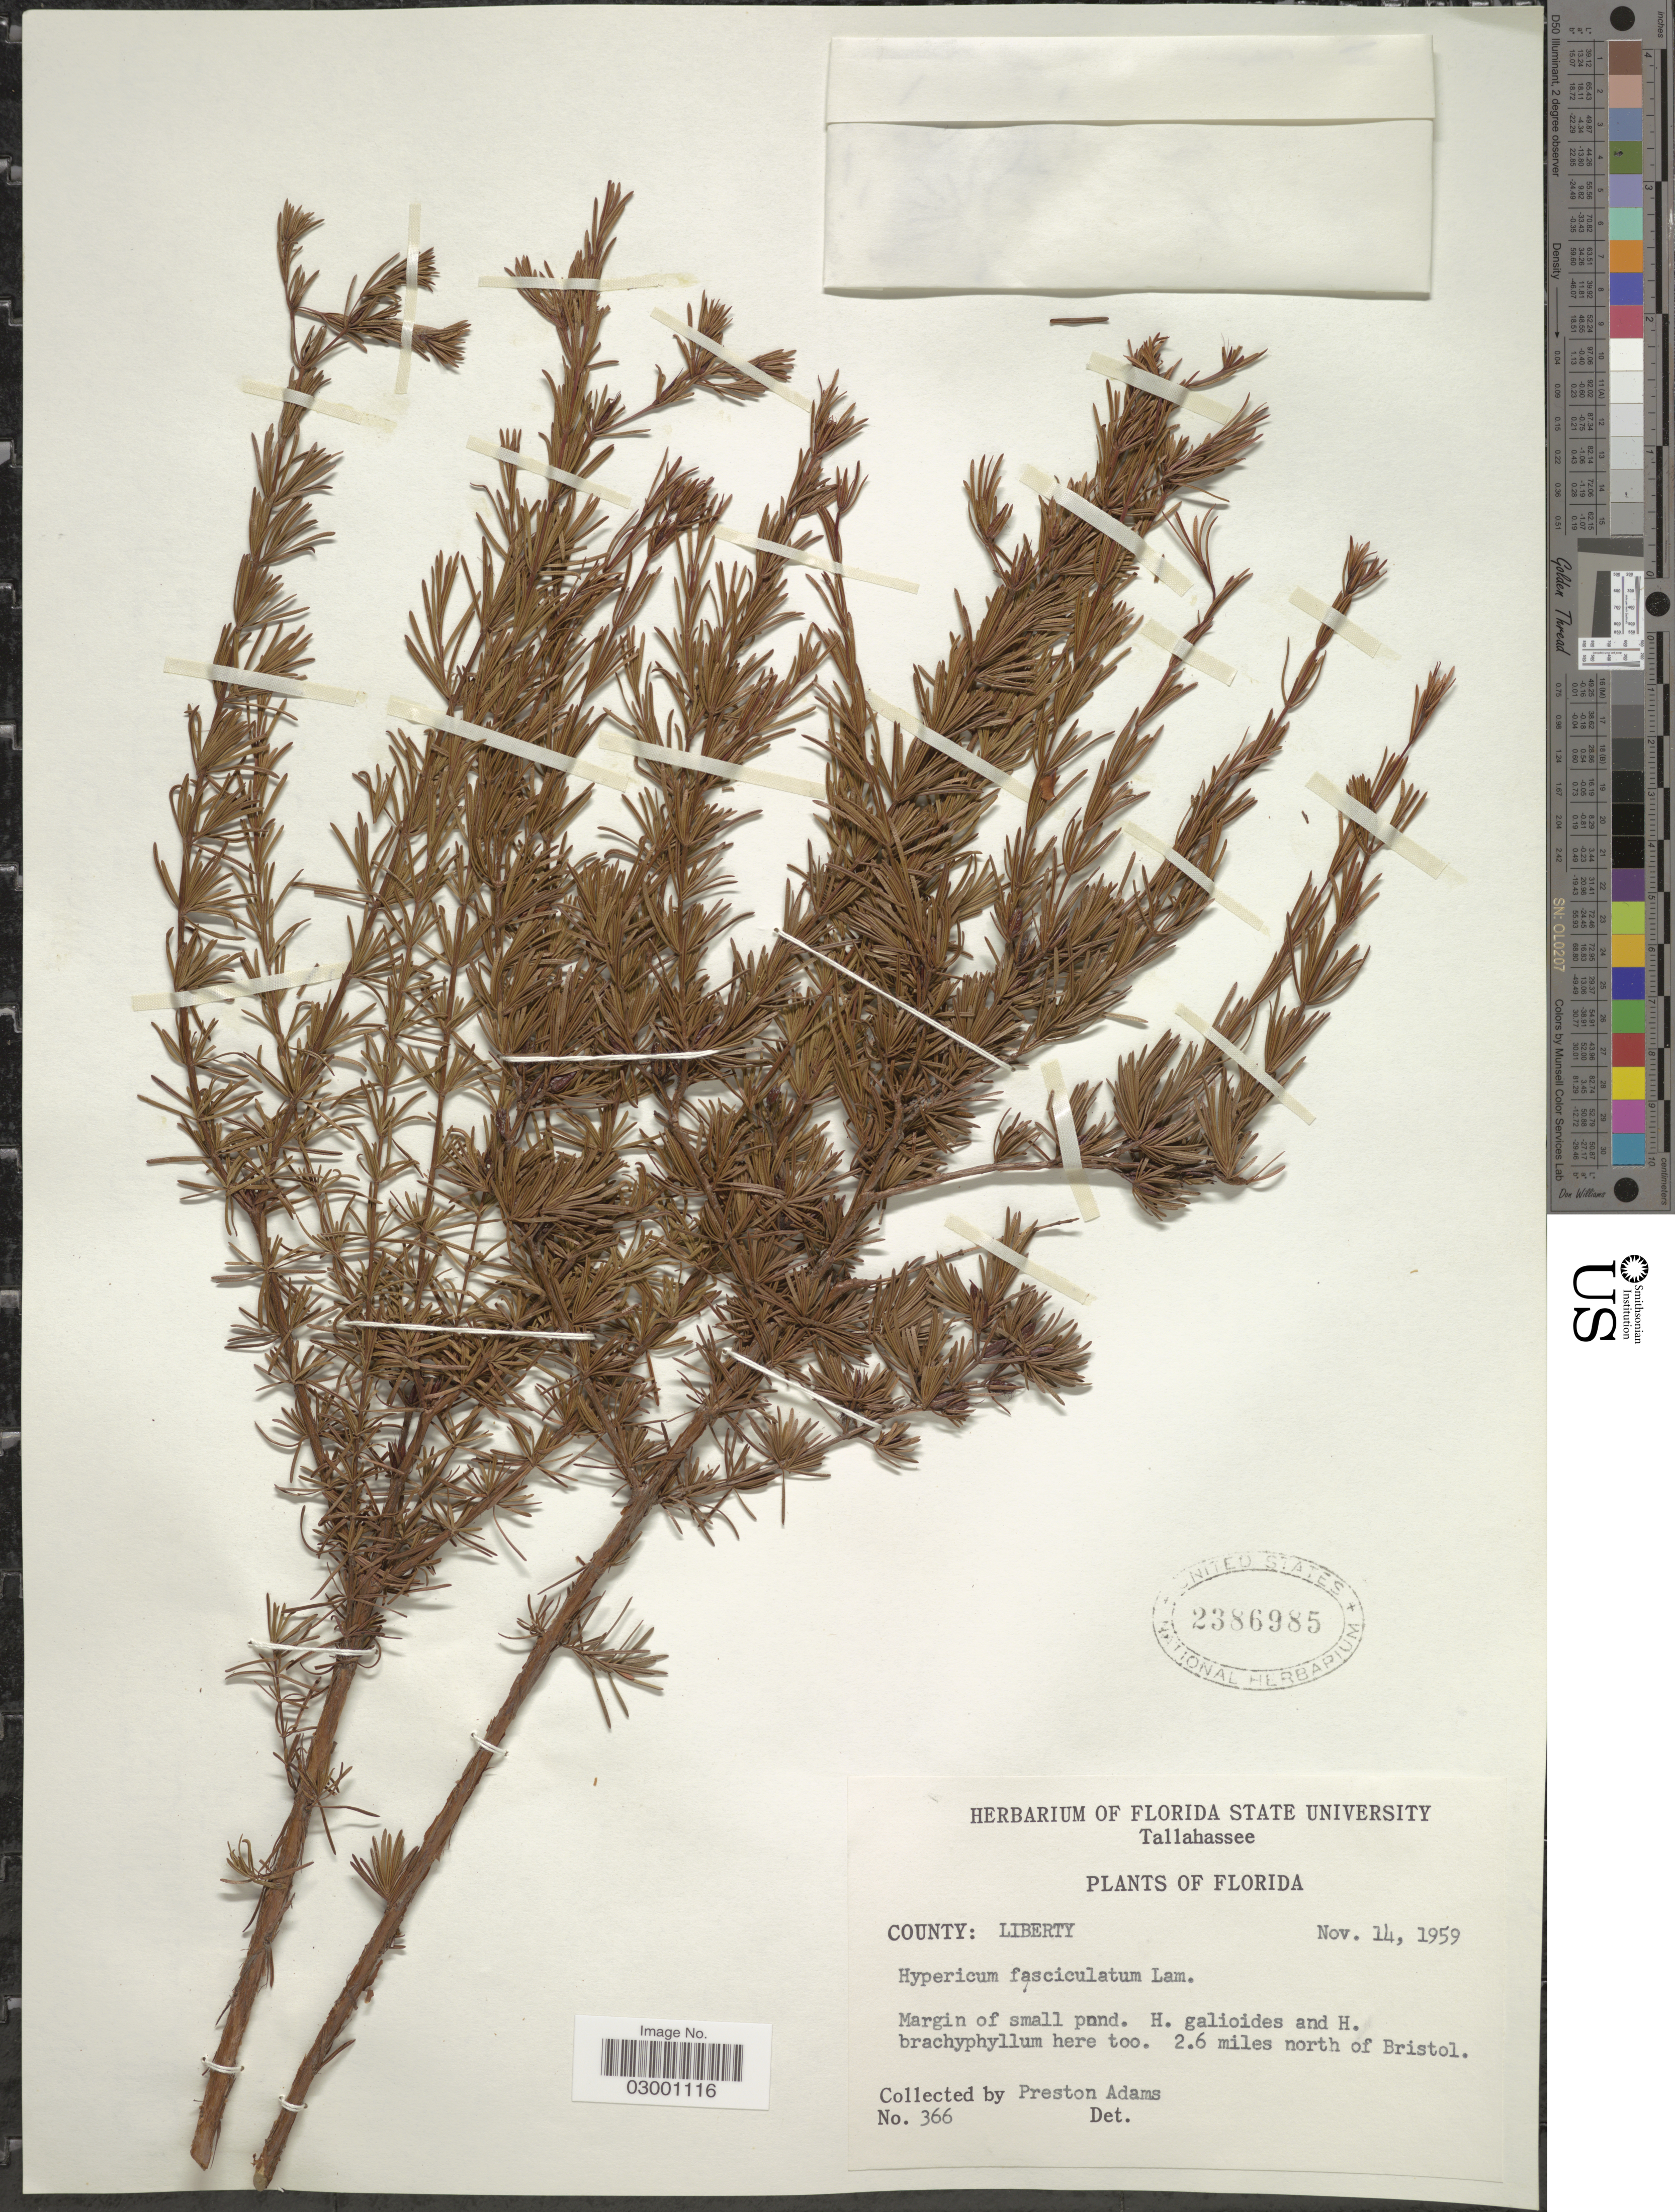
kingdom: Plantae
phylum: Tracheophyta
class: Magnoliopsida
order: Malpighiales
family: Hypericaceae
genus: Hypericum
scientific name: Hypericum fasciculatum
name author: Lam.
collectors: P. Adams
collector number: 366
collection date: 1959-11-14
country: United States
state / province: Florida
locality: County: Liberty, 2.6 miles north of Bristol.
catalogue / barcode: US 2386985